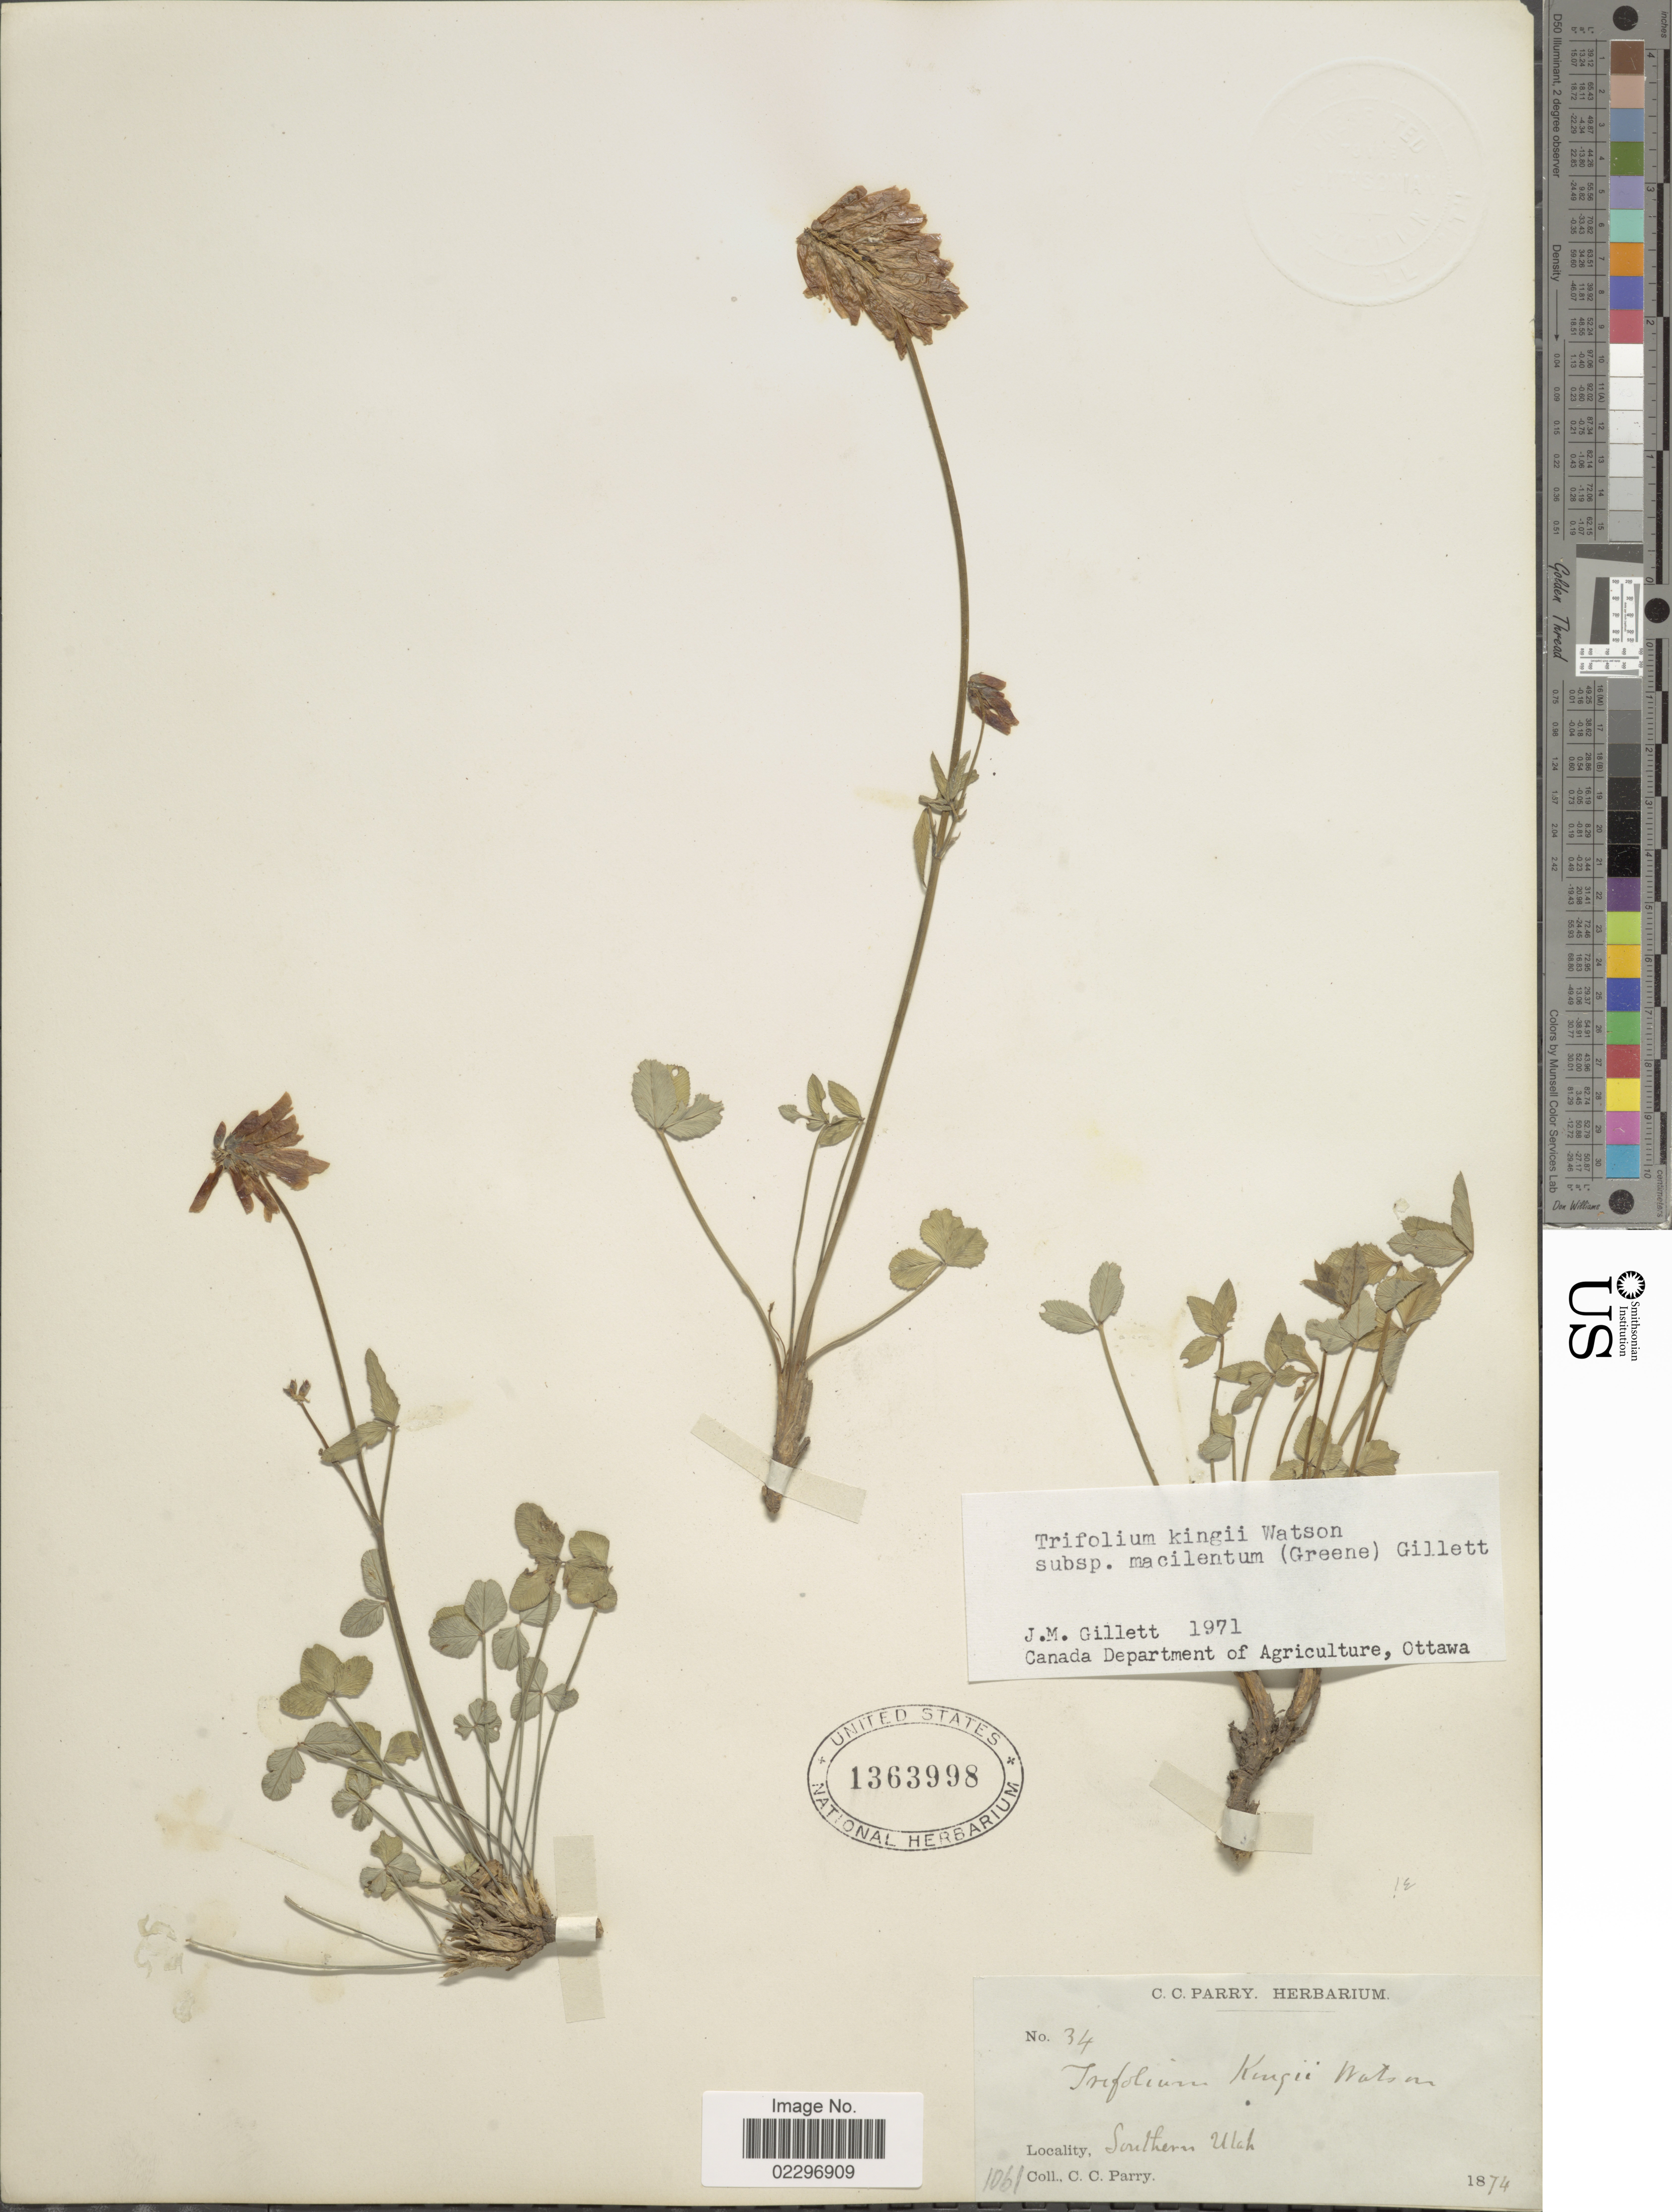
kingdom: Plantae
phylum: Tracheophyta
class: Magnoliopsida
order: Fabales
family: Fabaceae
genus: Trifolium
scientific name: Trifolium kingii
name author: S. Watson in C. King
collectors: C. C. Parry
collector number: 34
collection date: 1874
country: United States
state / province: Utah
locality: Southern Utah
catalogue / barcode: US 1363998